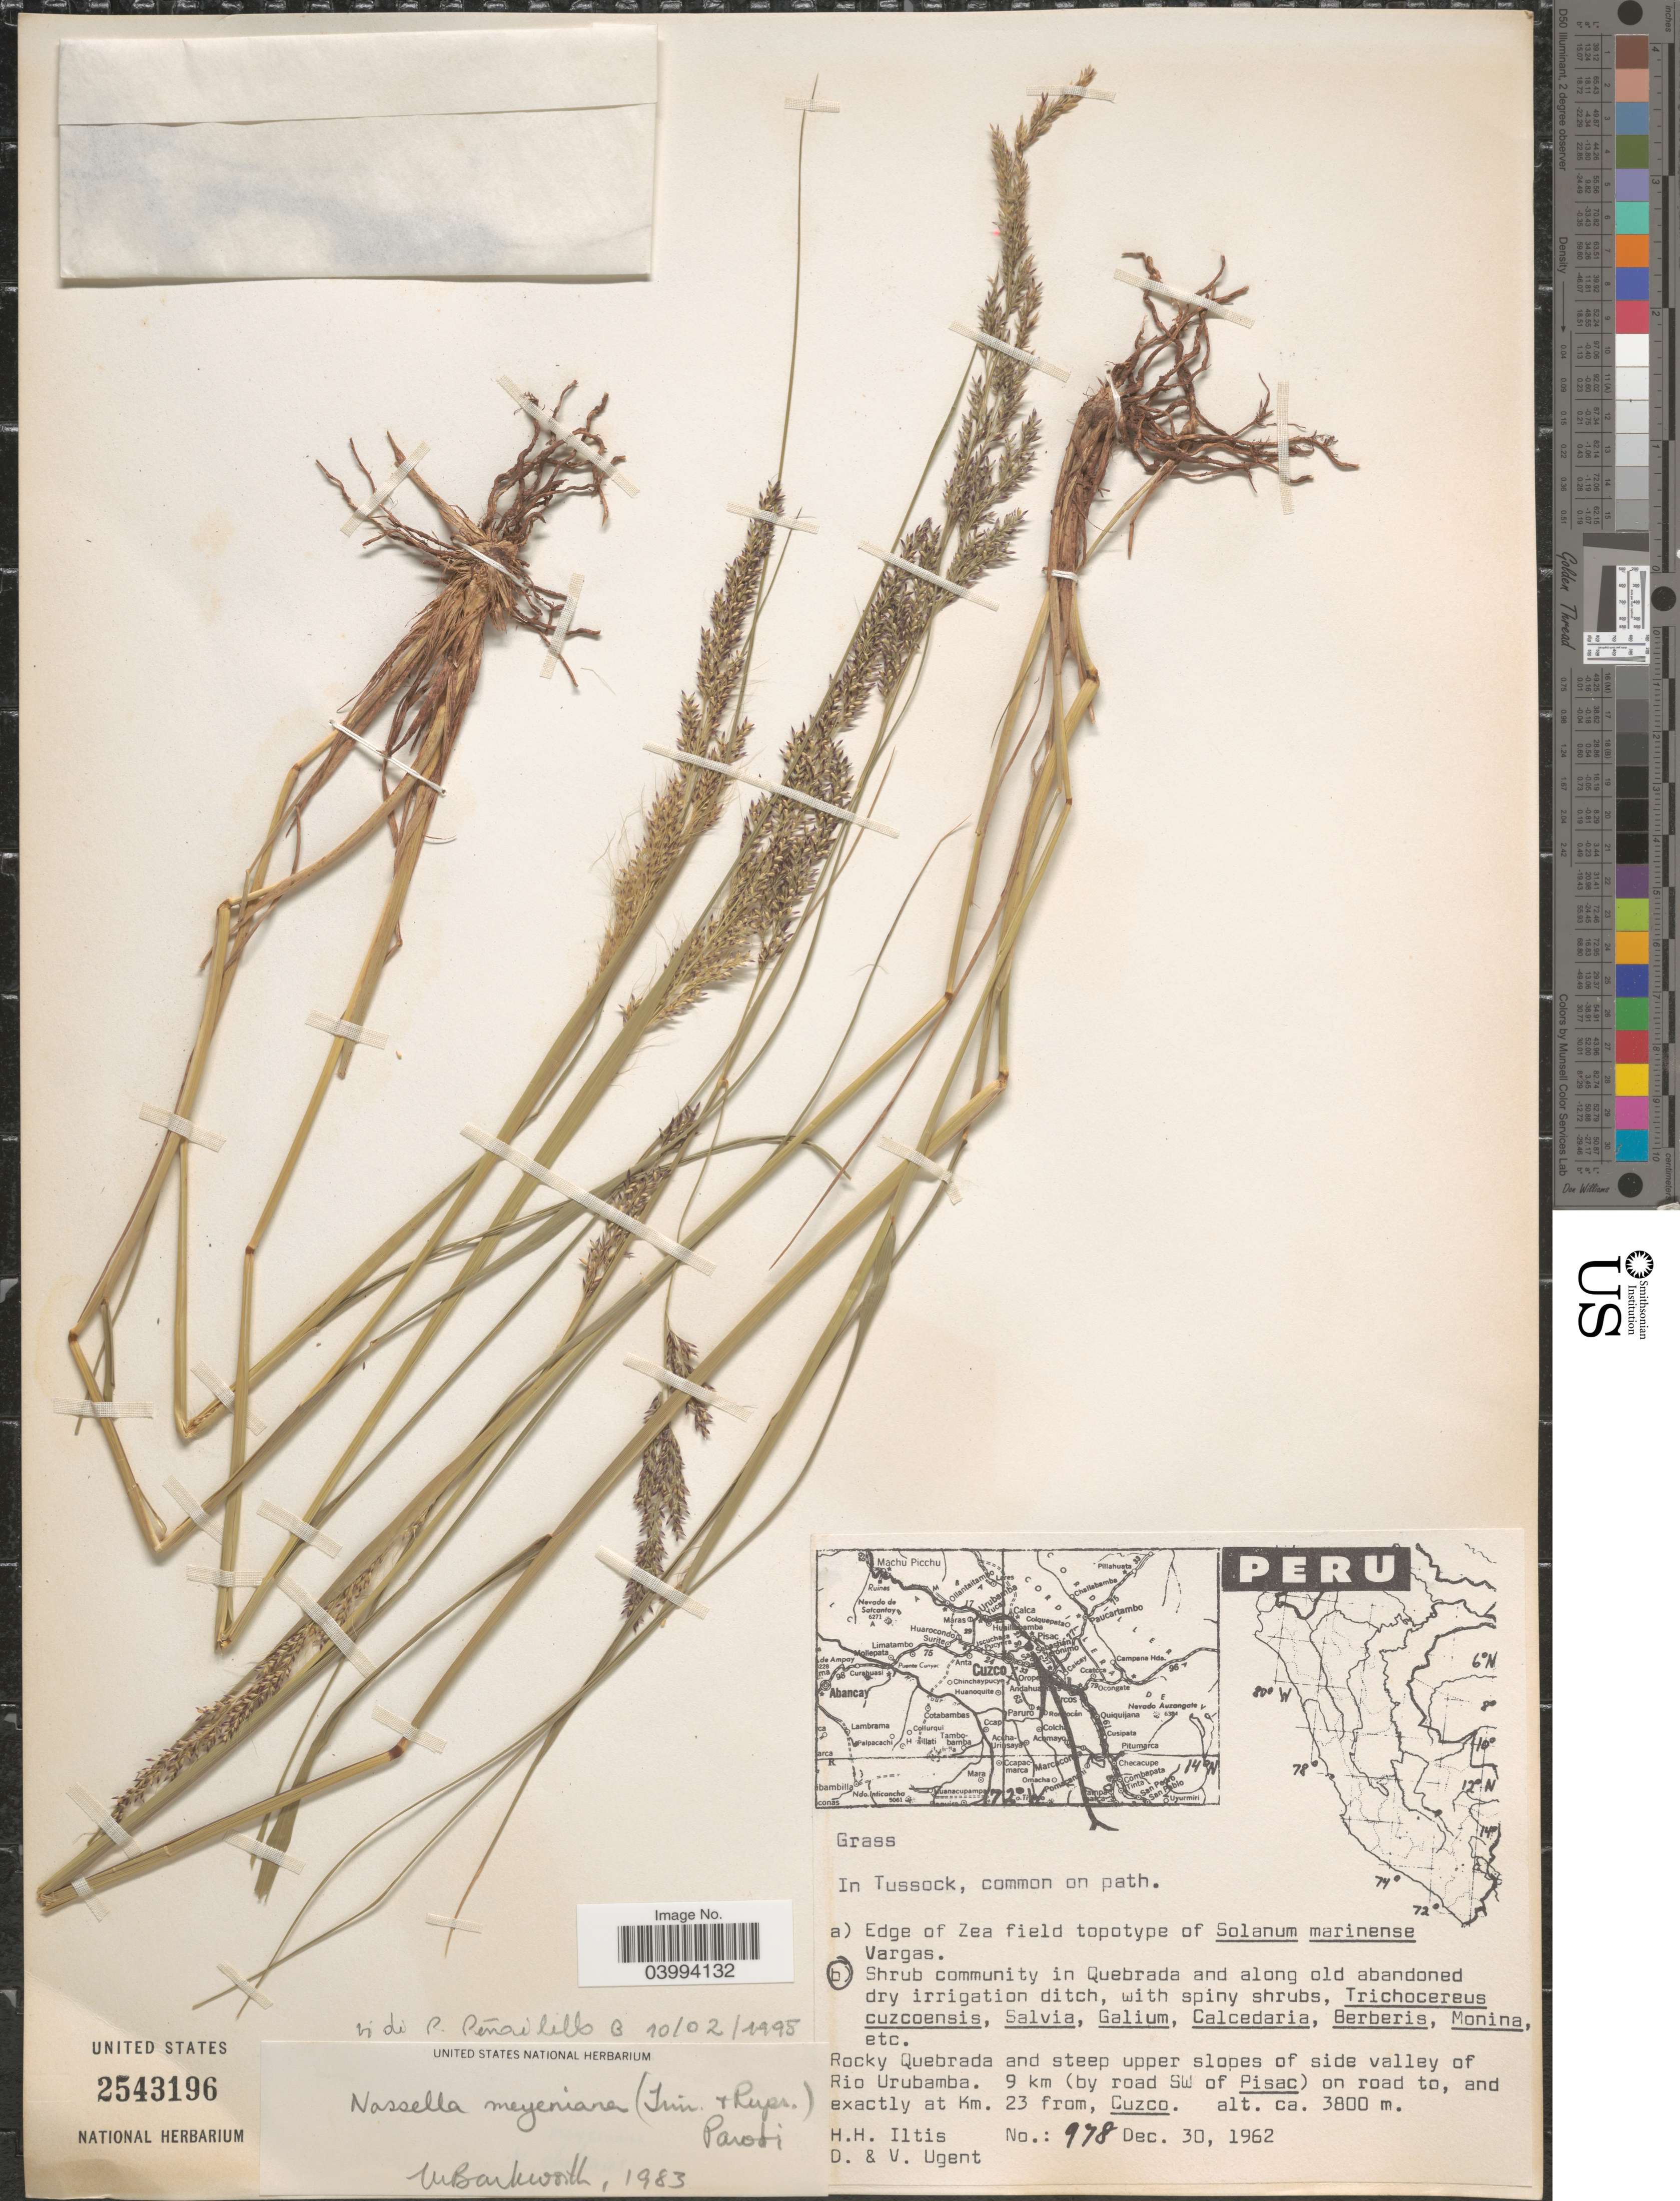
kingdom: Plantae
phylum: Tracheophyta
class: Liliopsida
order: Poales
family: Poaceae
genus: Nassella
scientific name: Nassella meyeniana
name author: (Trin. & Rupr.) Parodi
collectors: H. H. Iltis, D. Ugent & V. Ugent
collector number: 978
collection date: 1962-12-30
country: Peru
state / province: Cusco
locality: In Tussock, common on path. Shrub community in Quebrada. Rocky Quebrada and steep upper slopes of side valley of Rio Urubamba, 9 km (by road SW of Pisac), on road to, and exactly at Km. 23 from, Cuzco.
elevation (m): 3800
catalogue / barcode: US 2543196